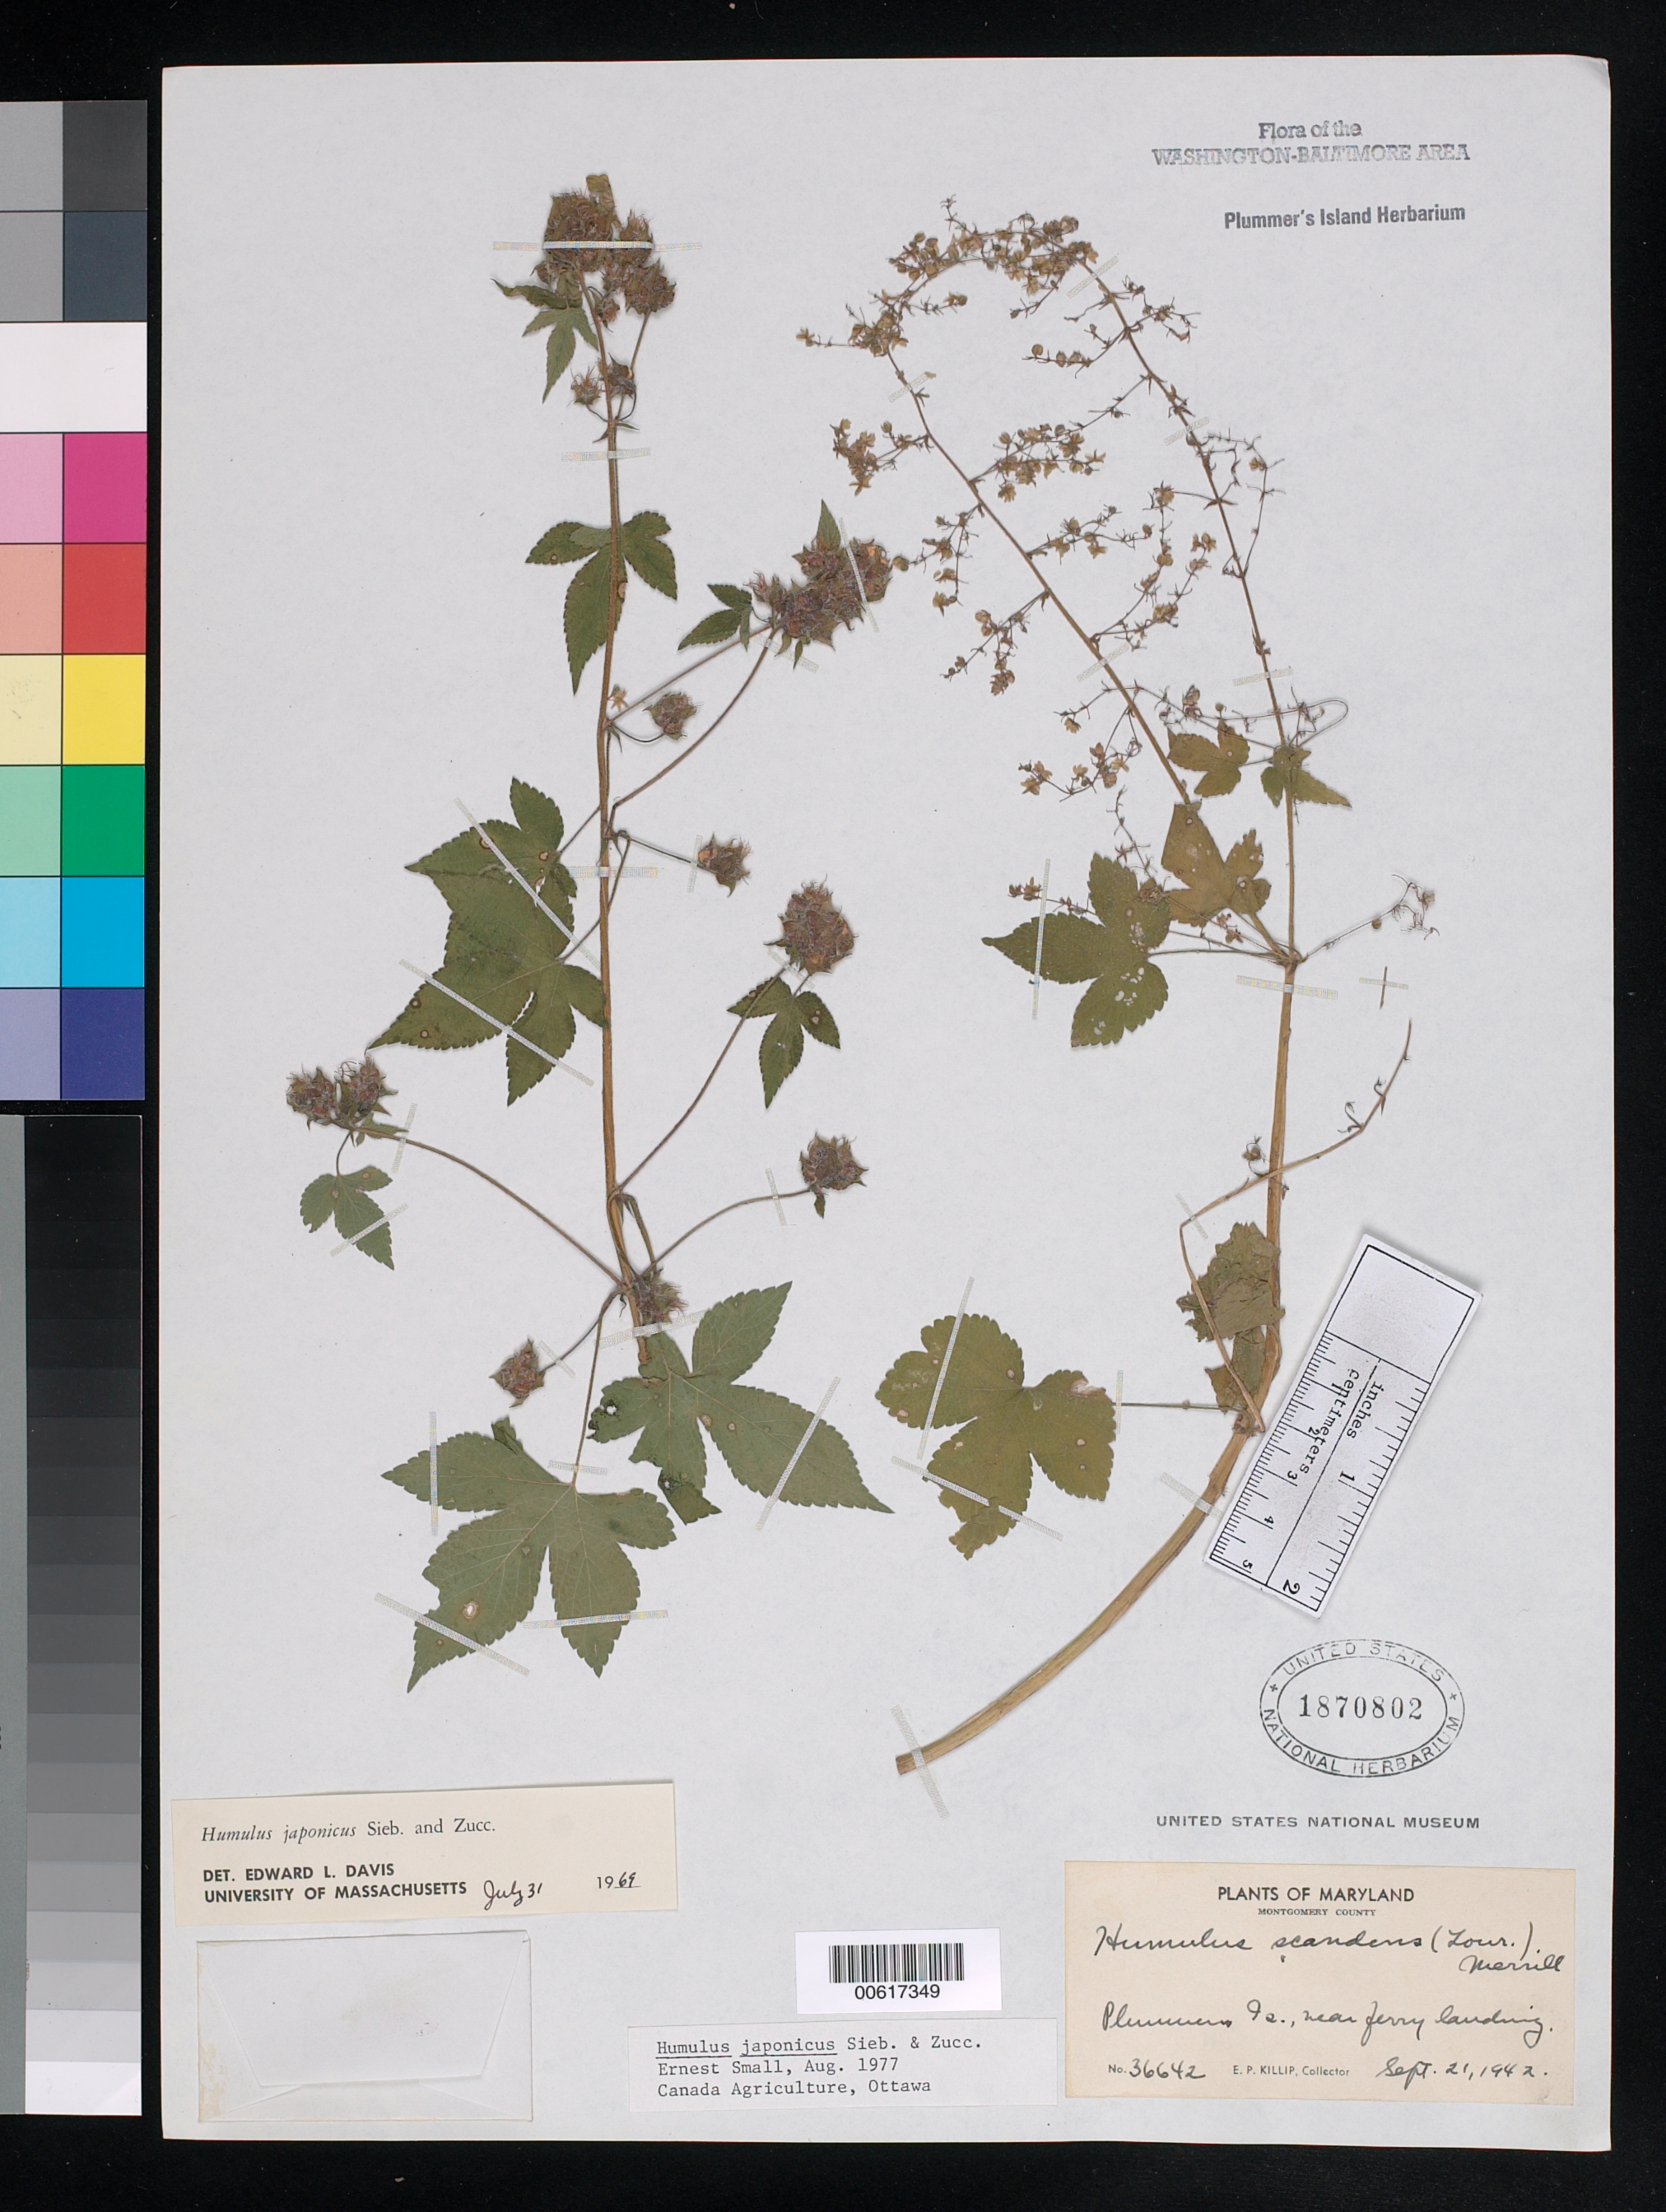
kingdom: Plantae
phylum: Tracheophyta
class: Magnoliopsida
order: Rosales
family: Cannabaceae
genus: Humulus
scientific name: Humulus japonicus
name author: Siebold & Zucc.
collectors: E. P. Killip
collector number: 36642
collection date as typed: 21 Sep 1942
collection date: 1942-09-21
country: United States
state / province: Maryland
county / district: Montgomery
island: Plummers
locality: Near Ferry Landing, Plummers Island Plummers Island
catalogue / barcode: US 1870802